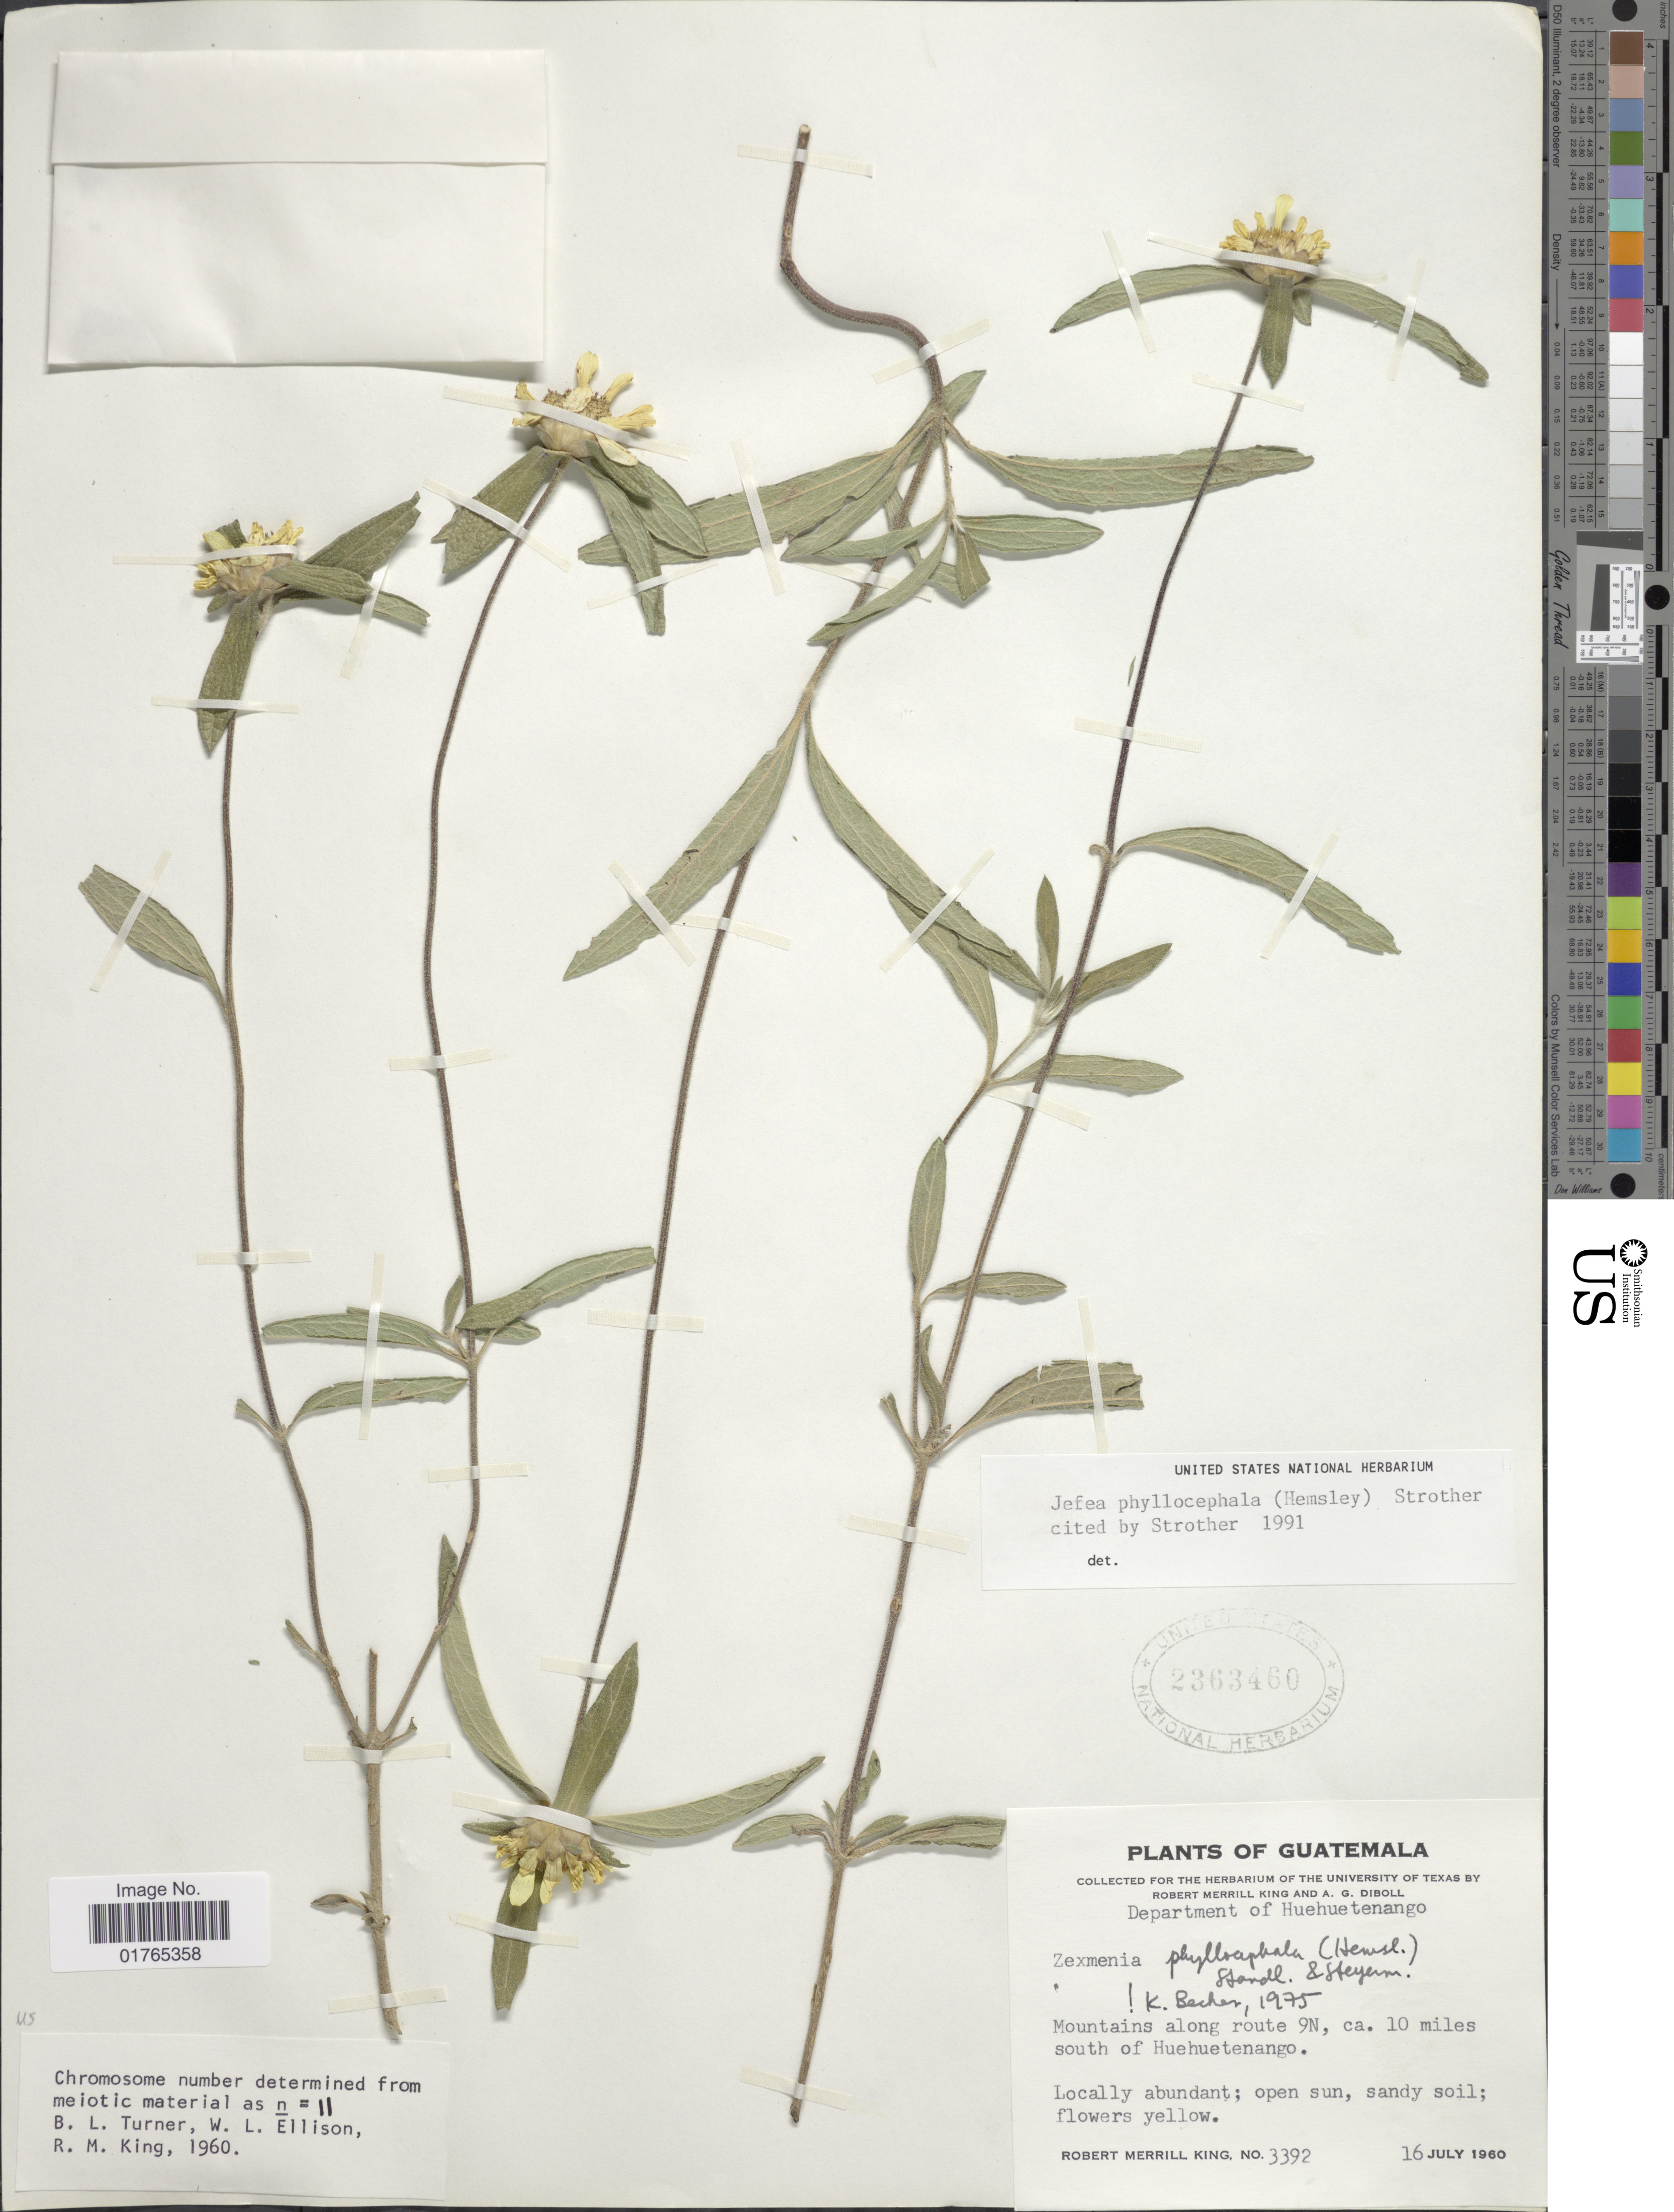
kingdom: Plantae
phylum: Tracheophyta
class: Magnoliopsida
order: Asterales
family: Asteraceae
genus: Jefea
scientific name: Jefea phyllocephala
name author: (Hemsl.) Strother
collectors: R. M. King & A. Diboll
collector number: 3392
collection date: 1960-07-16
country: Guatemala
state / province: Huehuetenango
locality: Mountains along route 9N, ca. 10 miles south of Huehuetenango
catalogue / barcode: US 2363460